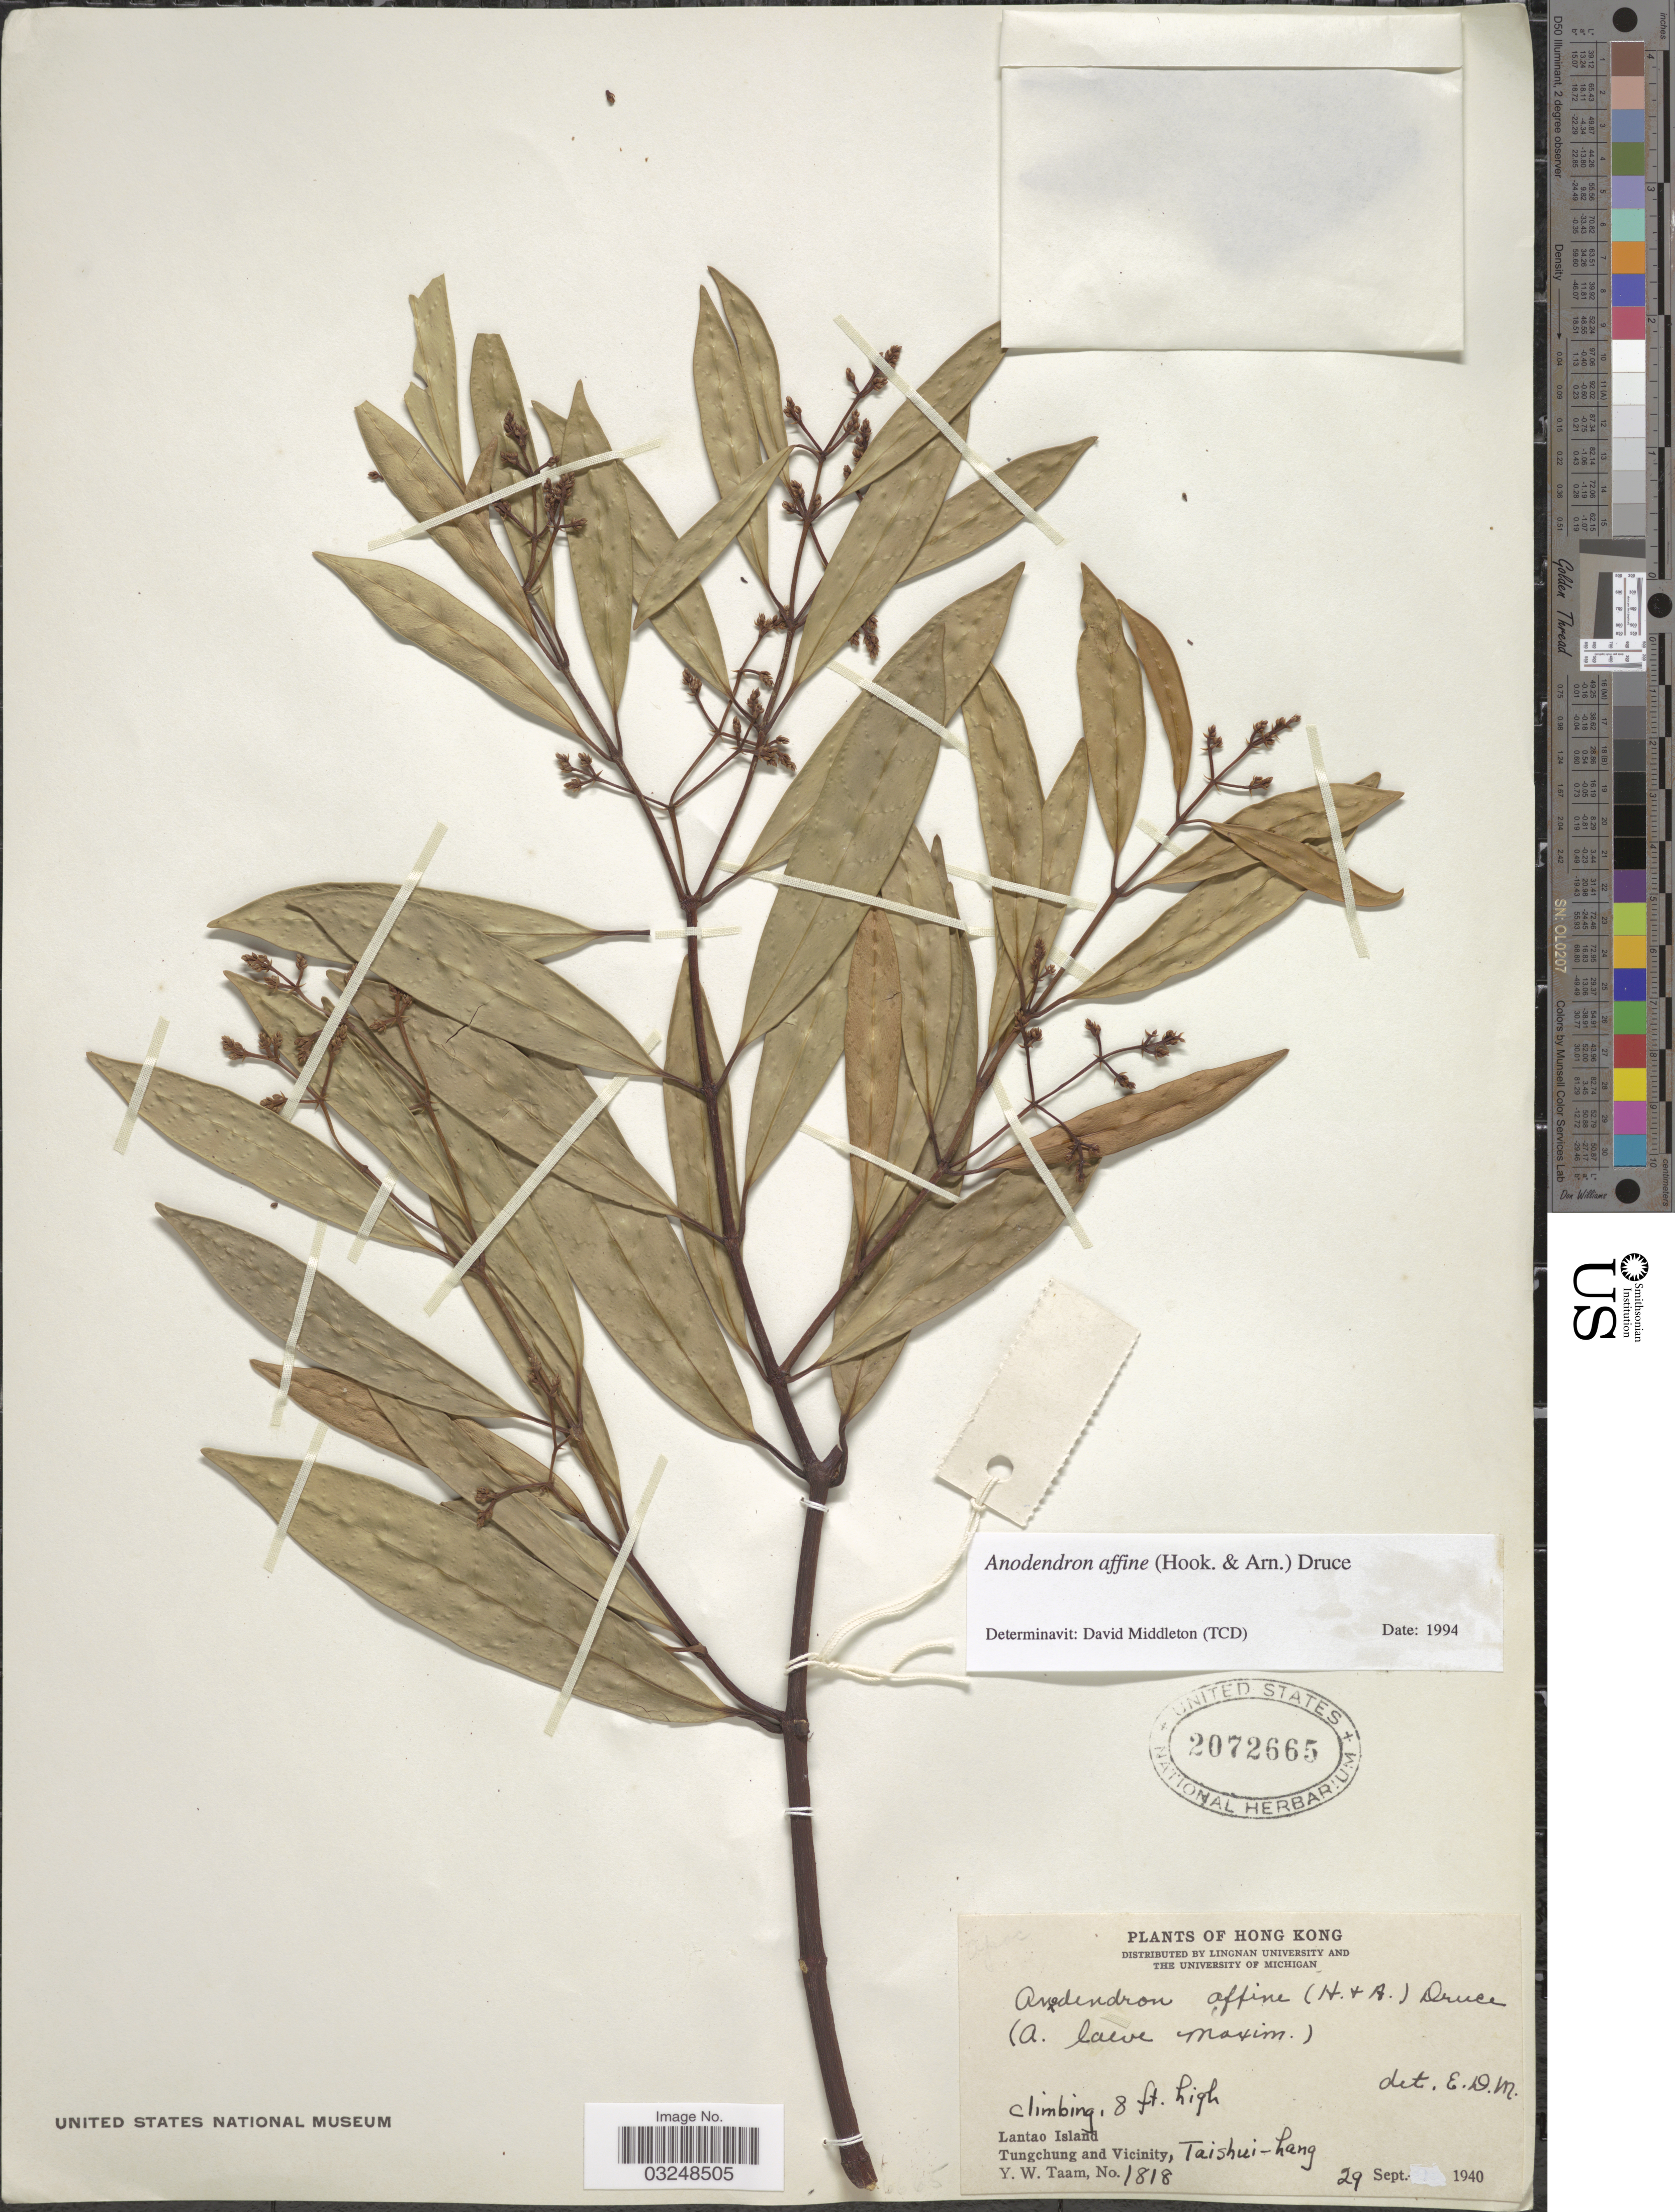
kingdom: Plantae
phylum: Tracheophyta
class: Magnoliopsida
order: Gentianales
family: Apocynaceae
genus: Anodendron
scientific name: Anodendron affine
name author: (Hook. & Arn.) Druce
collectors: Y. W. Taam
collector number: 1818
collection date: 1940-09-29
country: China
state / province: Hong Kong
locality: Hong Kong, Lantao Island, Tungchung and Vicinity, Taishui-hang.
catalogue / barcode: US 2072665